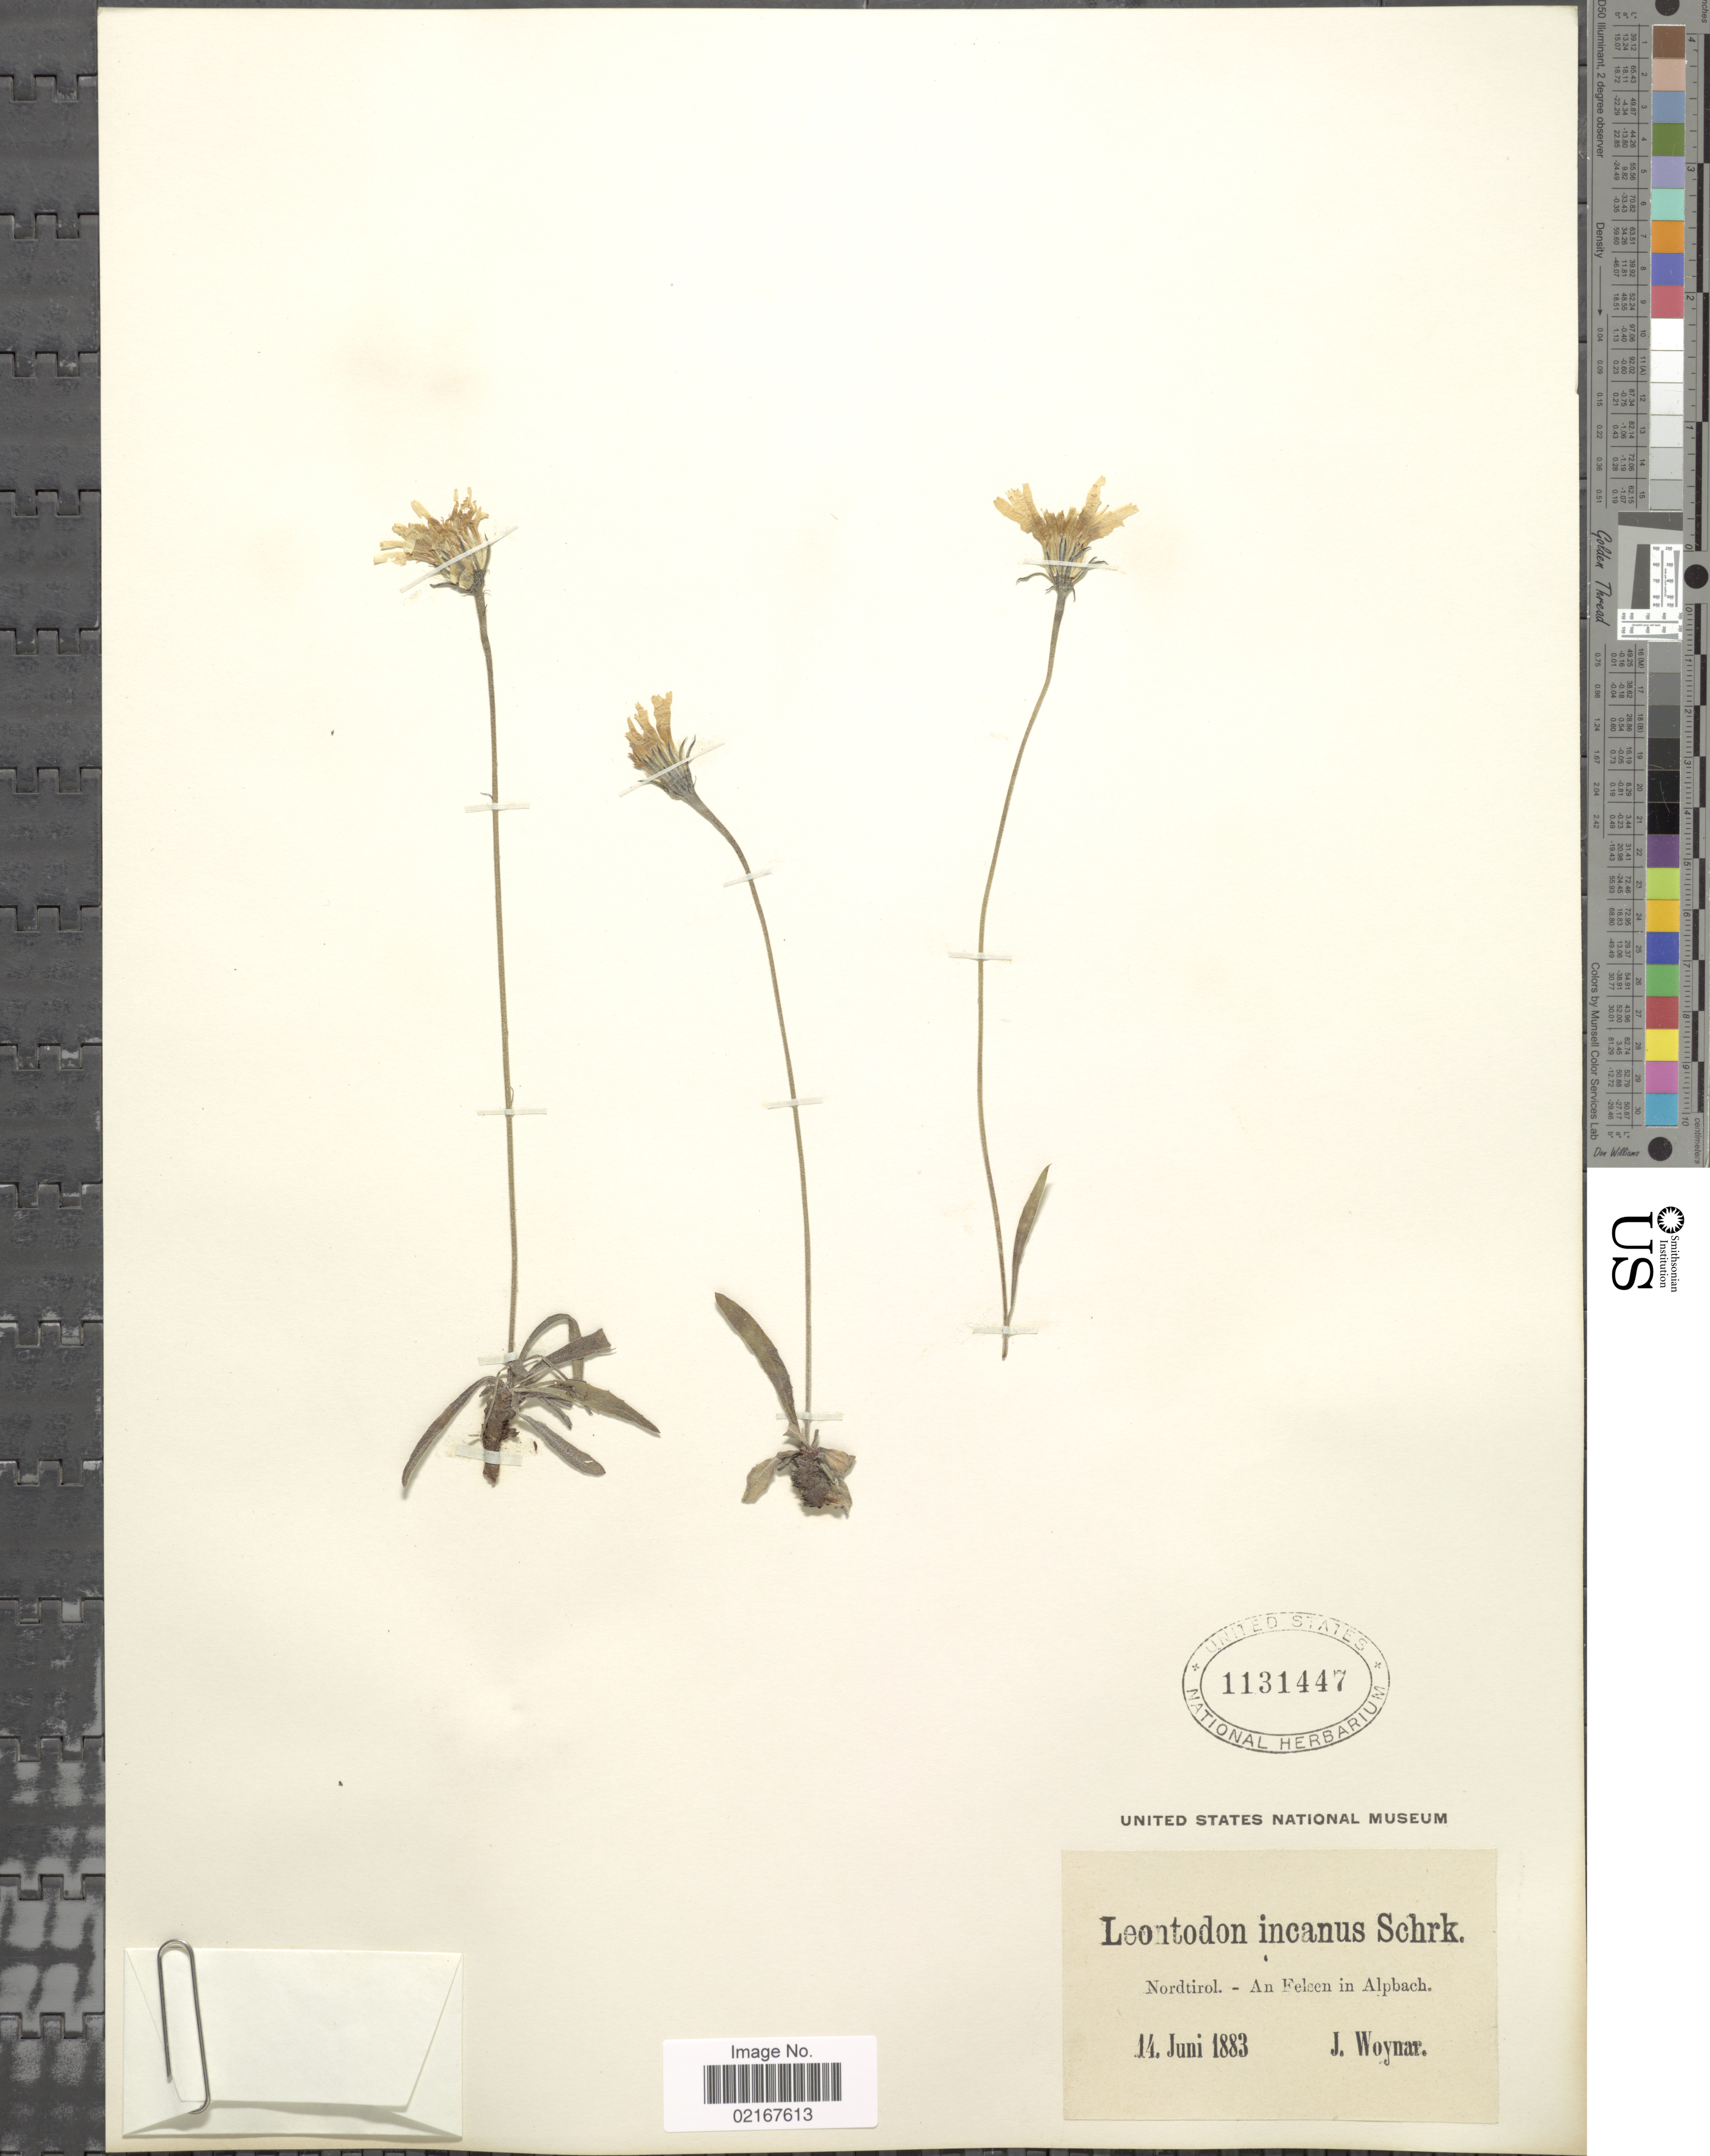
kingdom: Plantae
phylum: Tracheophyta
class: Magnoliopsida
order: Asterales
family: Asteraceae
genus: Leontodon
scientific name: Leontodon incanus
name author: (L.) Schrank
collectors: J. Woynar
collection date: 1883-06-14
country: Austria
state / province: Tirol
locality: Nordtirol, an Felsen in Alpbach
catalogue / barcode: US 1131447